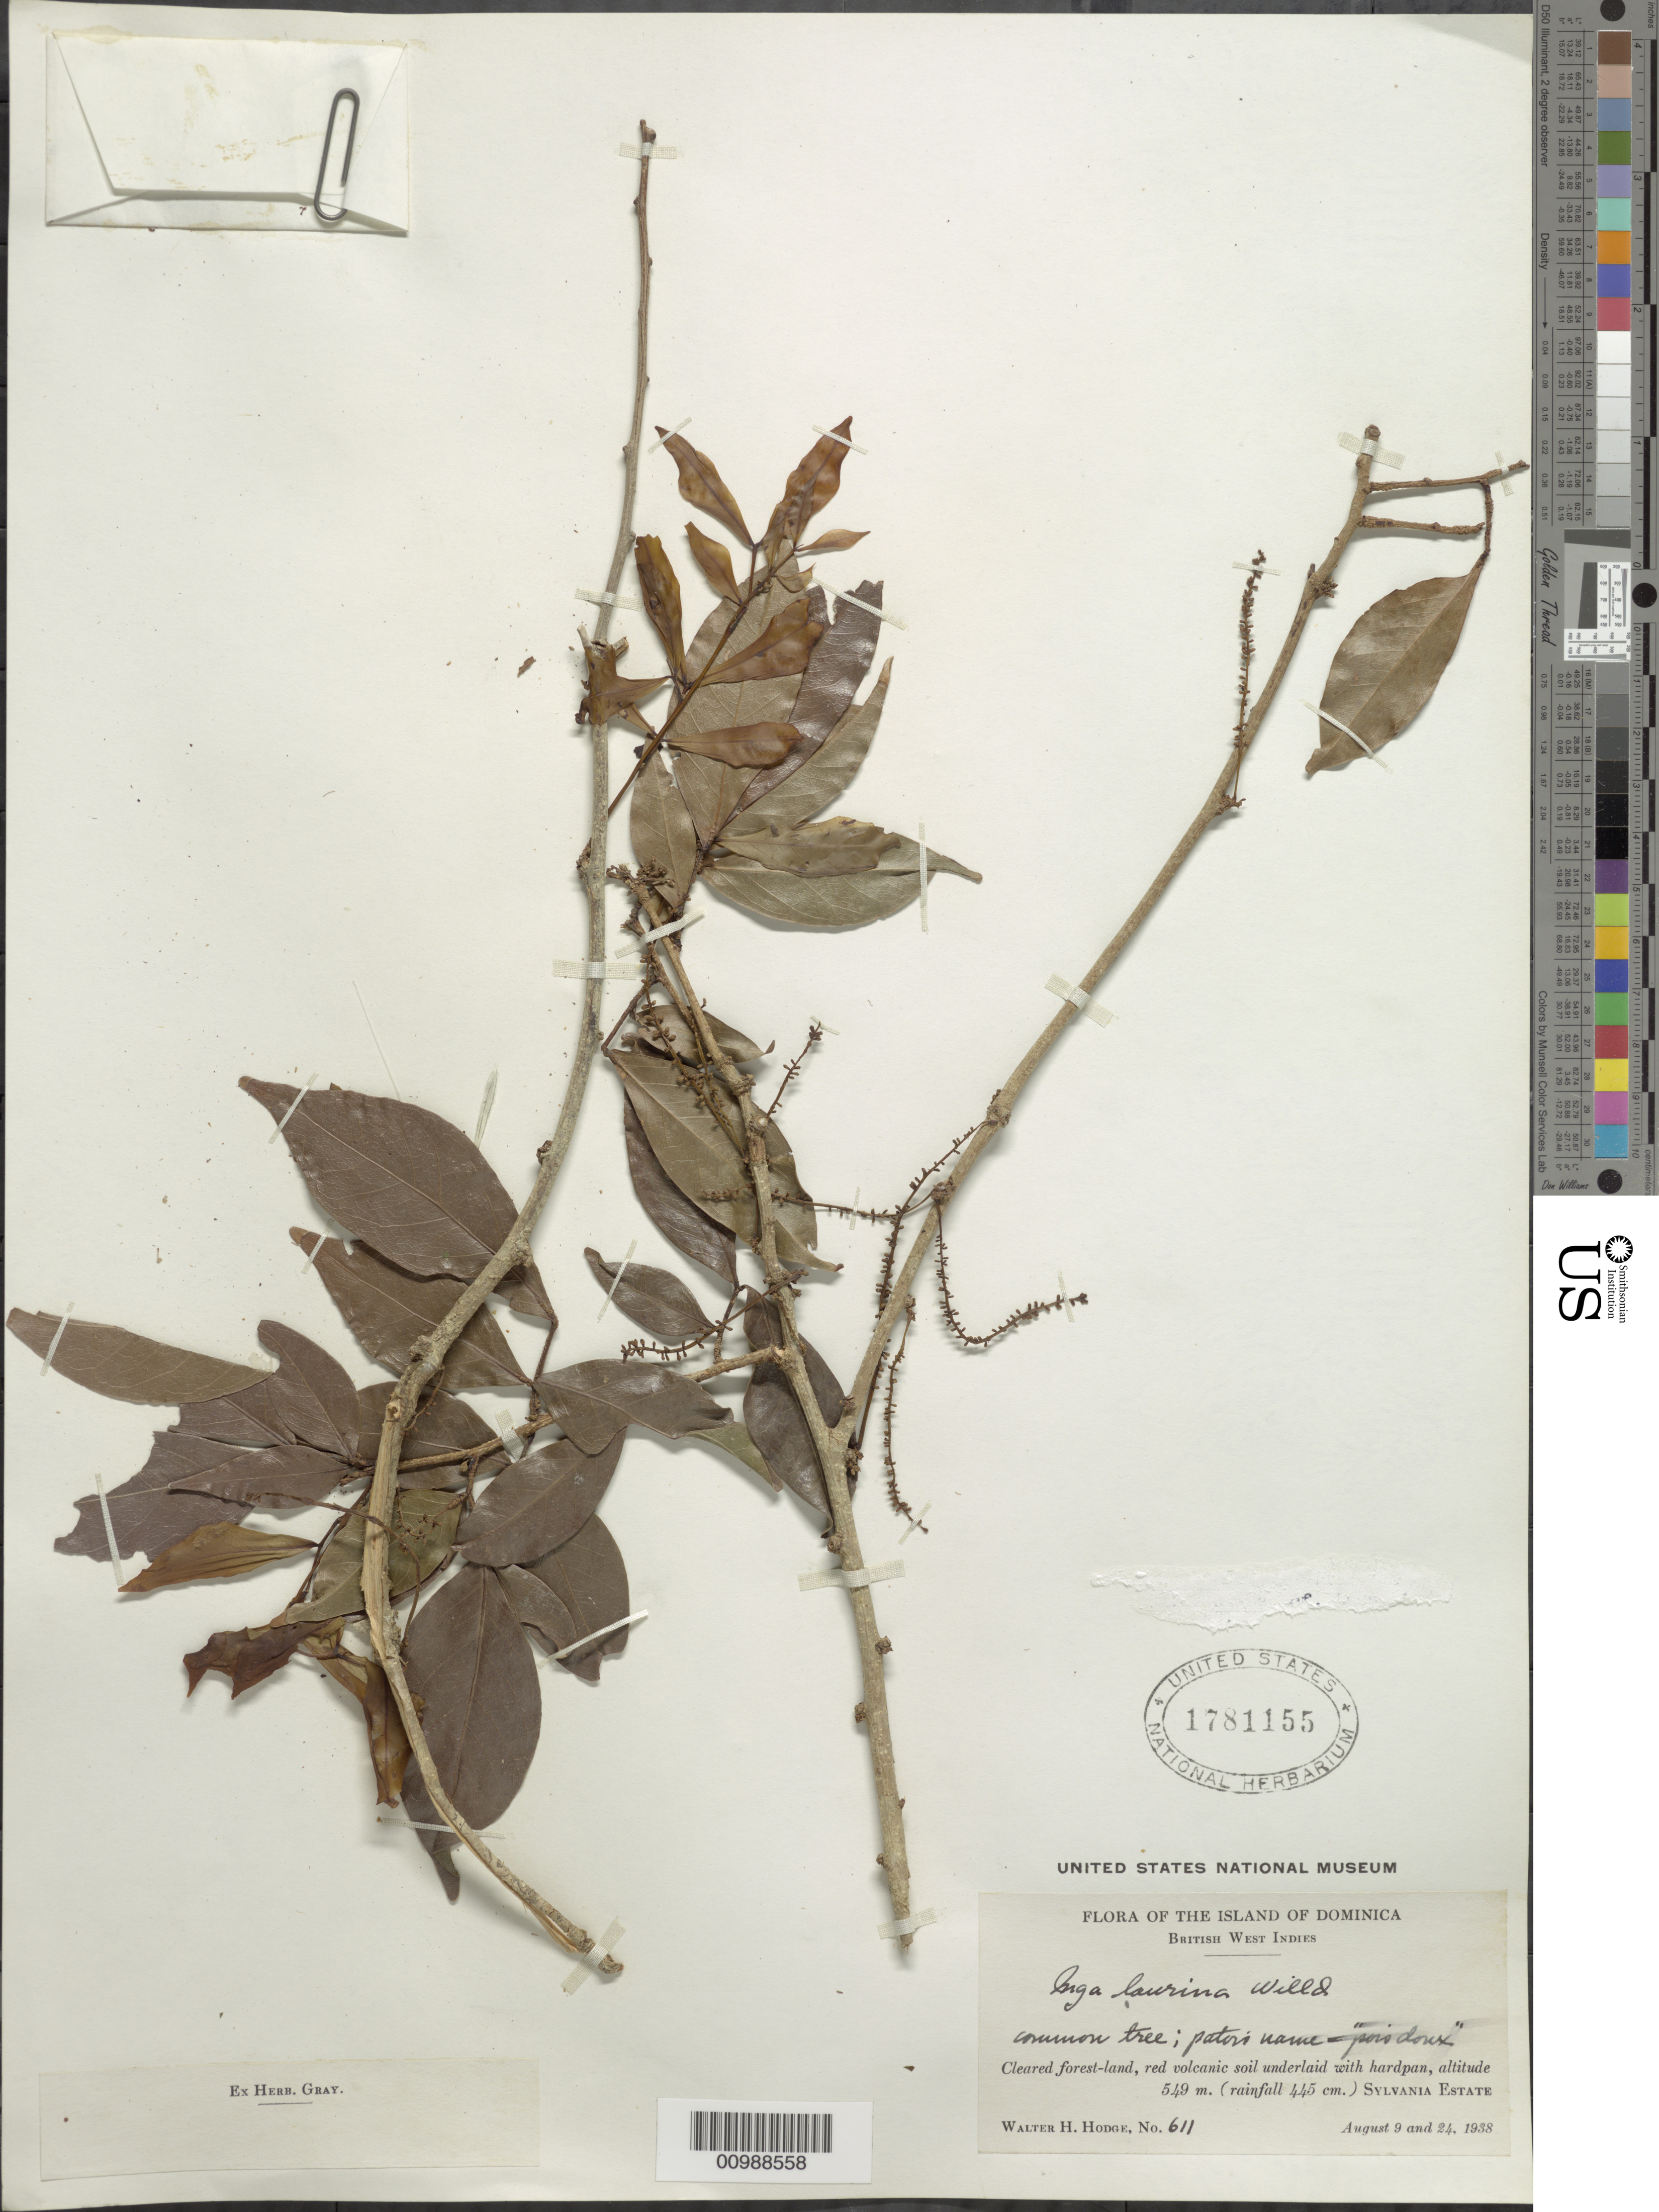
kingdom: Plantae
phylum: Tracheophyta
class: Magnoliopsida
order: Fabales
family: Fabaceae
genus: Inga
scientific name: Inga laurina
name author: (Sw.) Willd.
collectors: W. Hodge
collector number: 611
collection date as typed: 09 Aug 1938 and24 Aug 1938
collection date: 1938-08-09,1938-08-24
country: Dominica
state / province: St. Paul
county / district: Sylvania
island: Dominica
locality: Sylvania Estate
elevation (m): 549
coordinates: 0 N, 0 E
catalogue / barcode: US 1781155